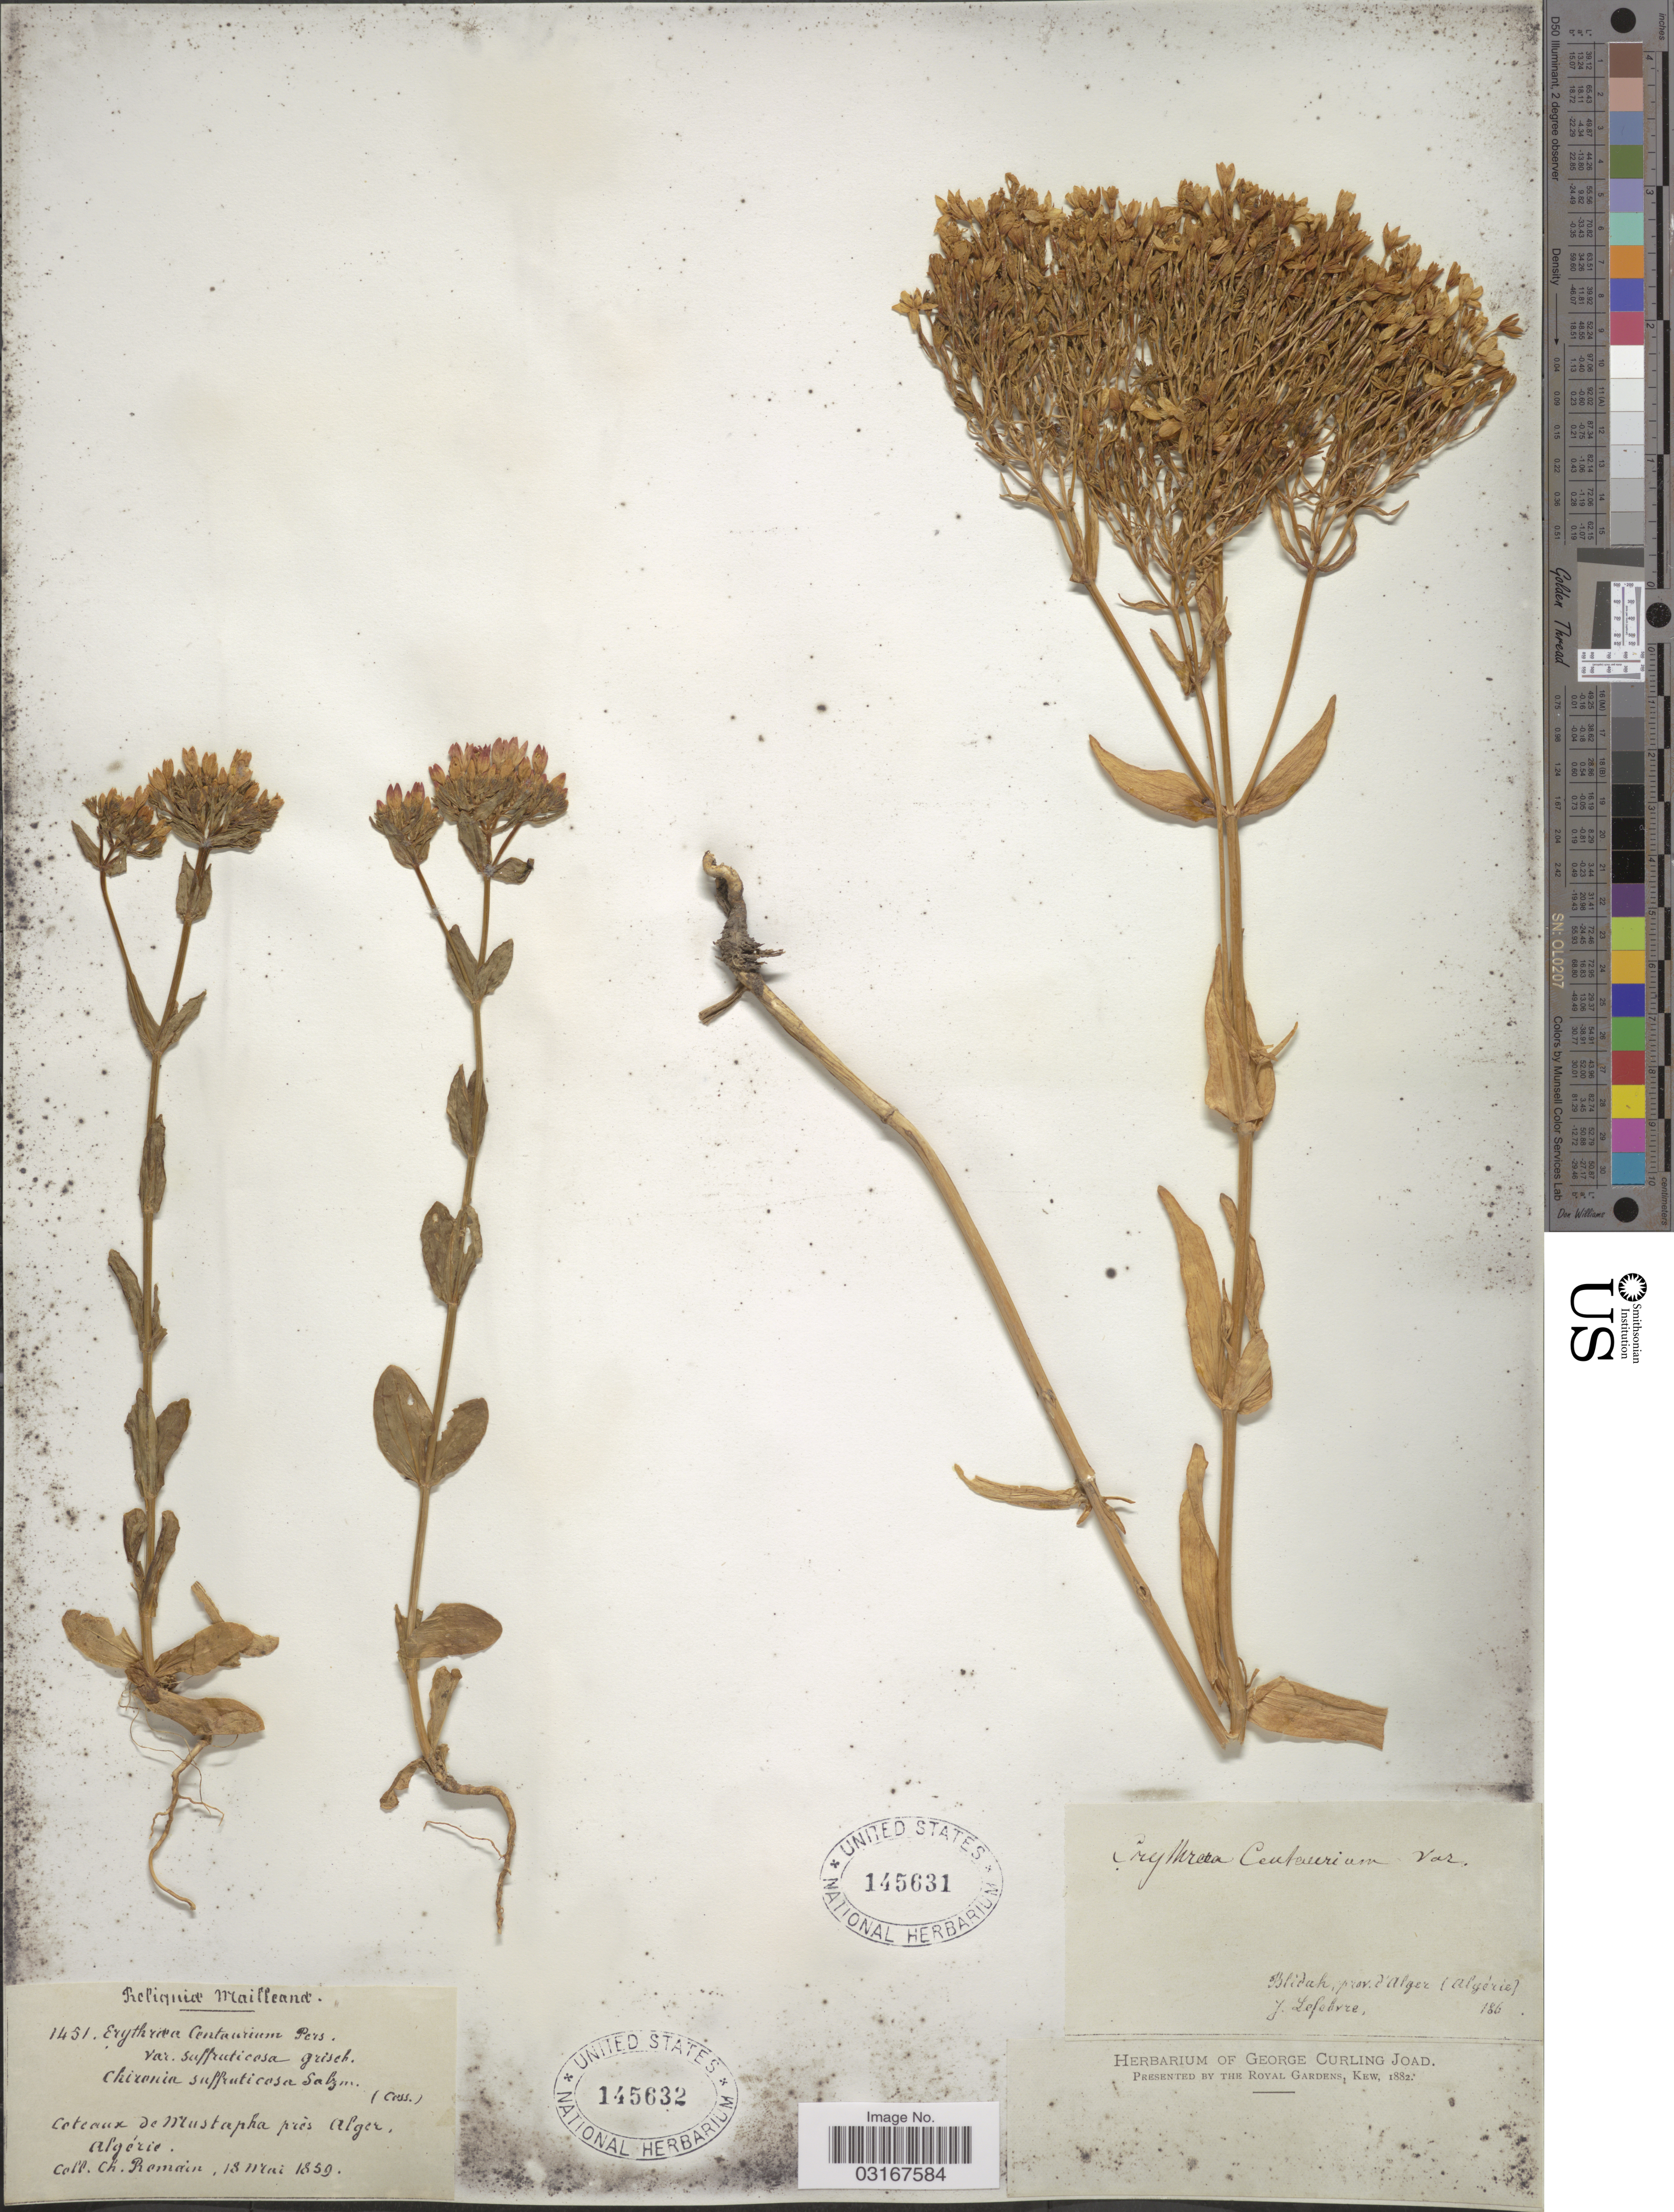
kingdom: Plantae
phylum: Tracheophyta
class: Magnoliopsida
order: Gentianales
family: Gentianaceae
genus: Erythraea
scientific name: Erythraea centaurium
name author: (L.) Borkh.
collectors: C. Remain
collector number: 1451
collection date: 1859-05-18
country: Algeria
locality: Coteaux de Mustapha près Alger.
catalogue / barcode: US 145632